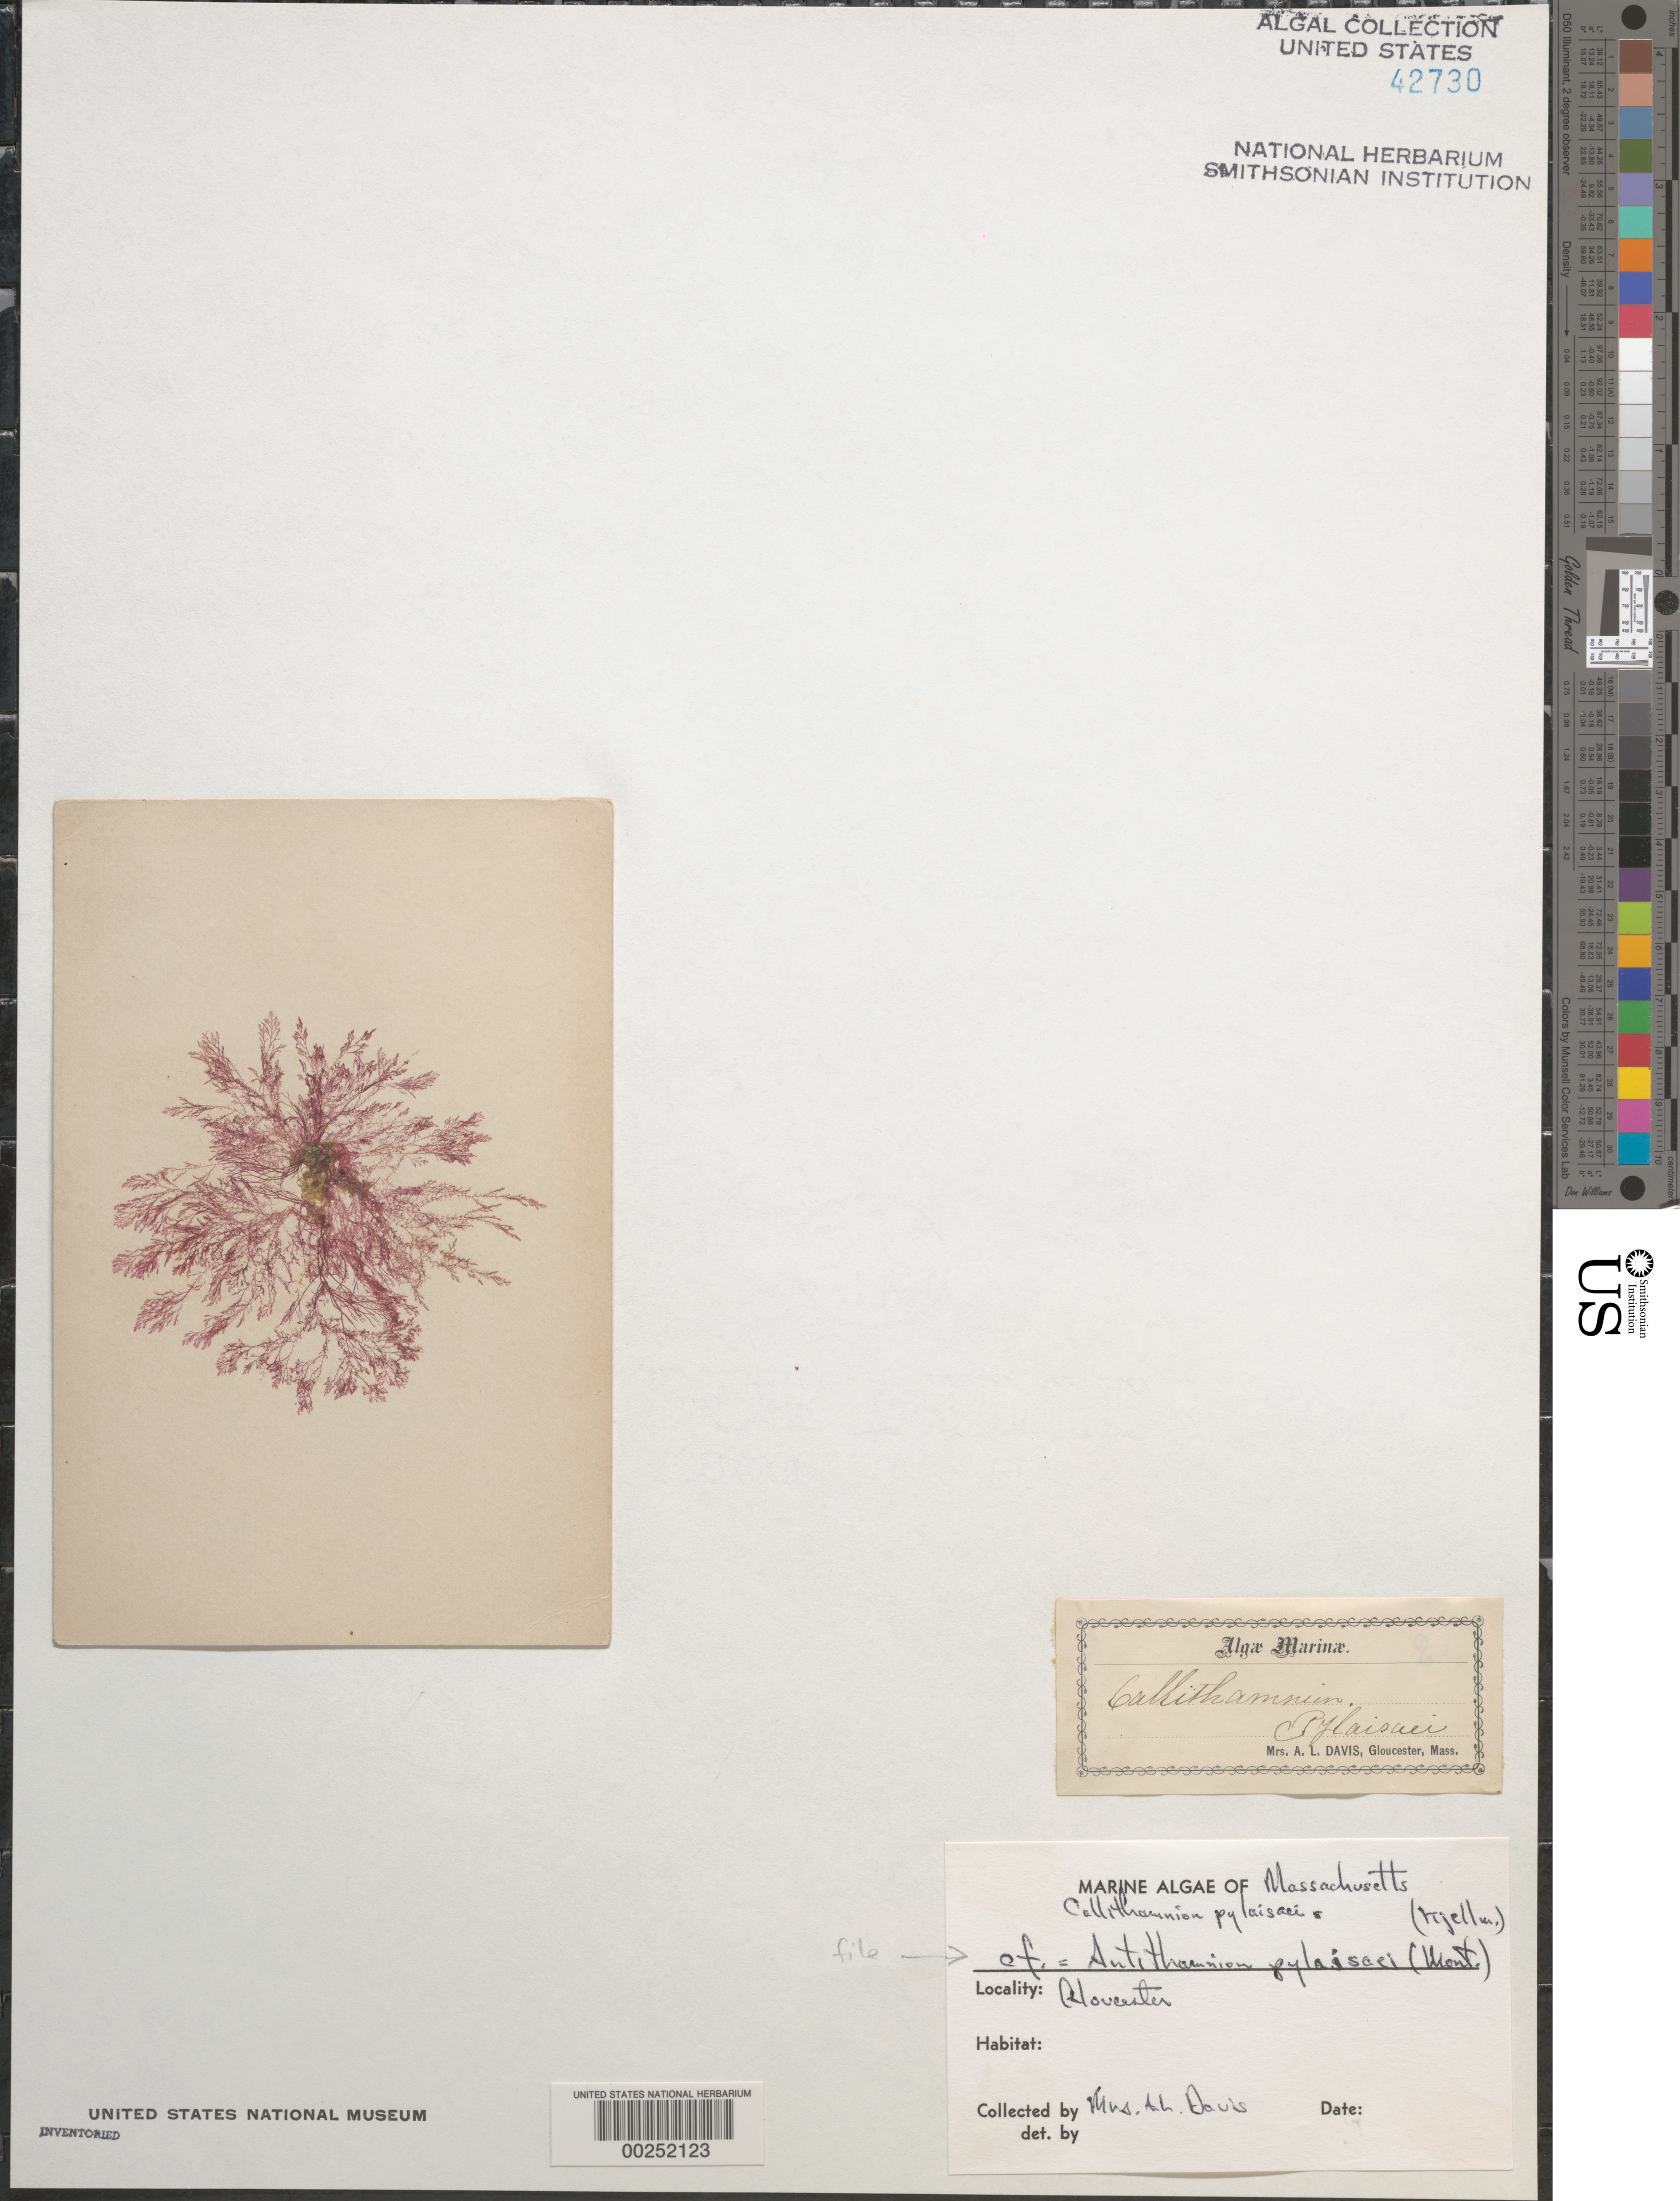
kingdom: Plantae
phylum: Rhodophyta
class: Florideophyceae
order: Ceramiales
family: Ceramiaceae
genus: Scagelia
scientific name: Scagelia pylaisaei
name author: (Montagne) M.J. Wynne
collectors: A. Davis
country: United States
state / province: Massachusetts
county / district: Essex County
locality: Gloucester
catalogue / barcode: US 42730